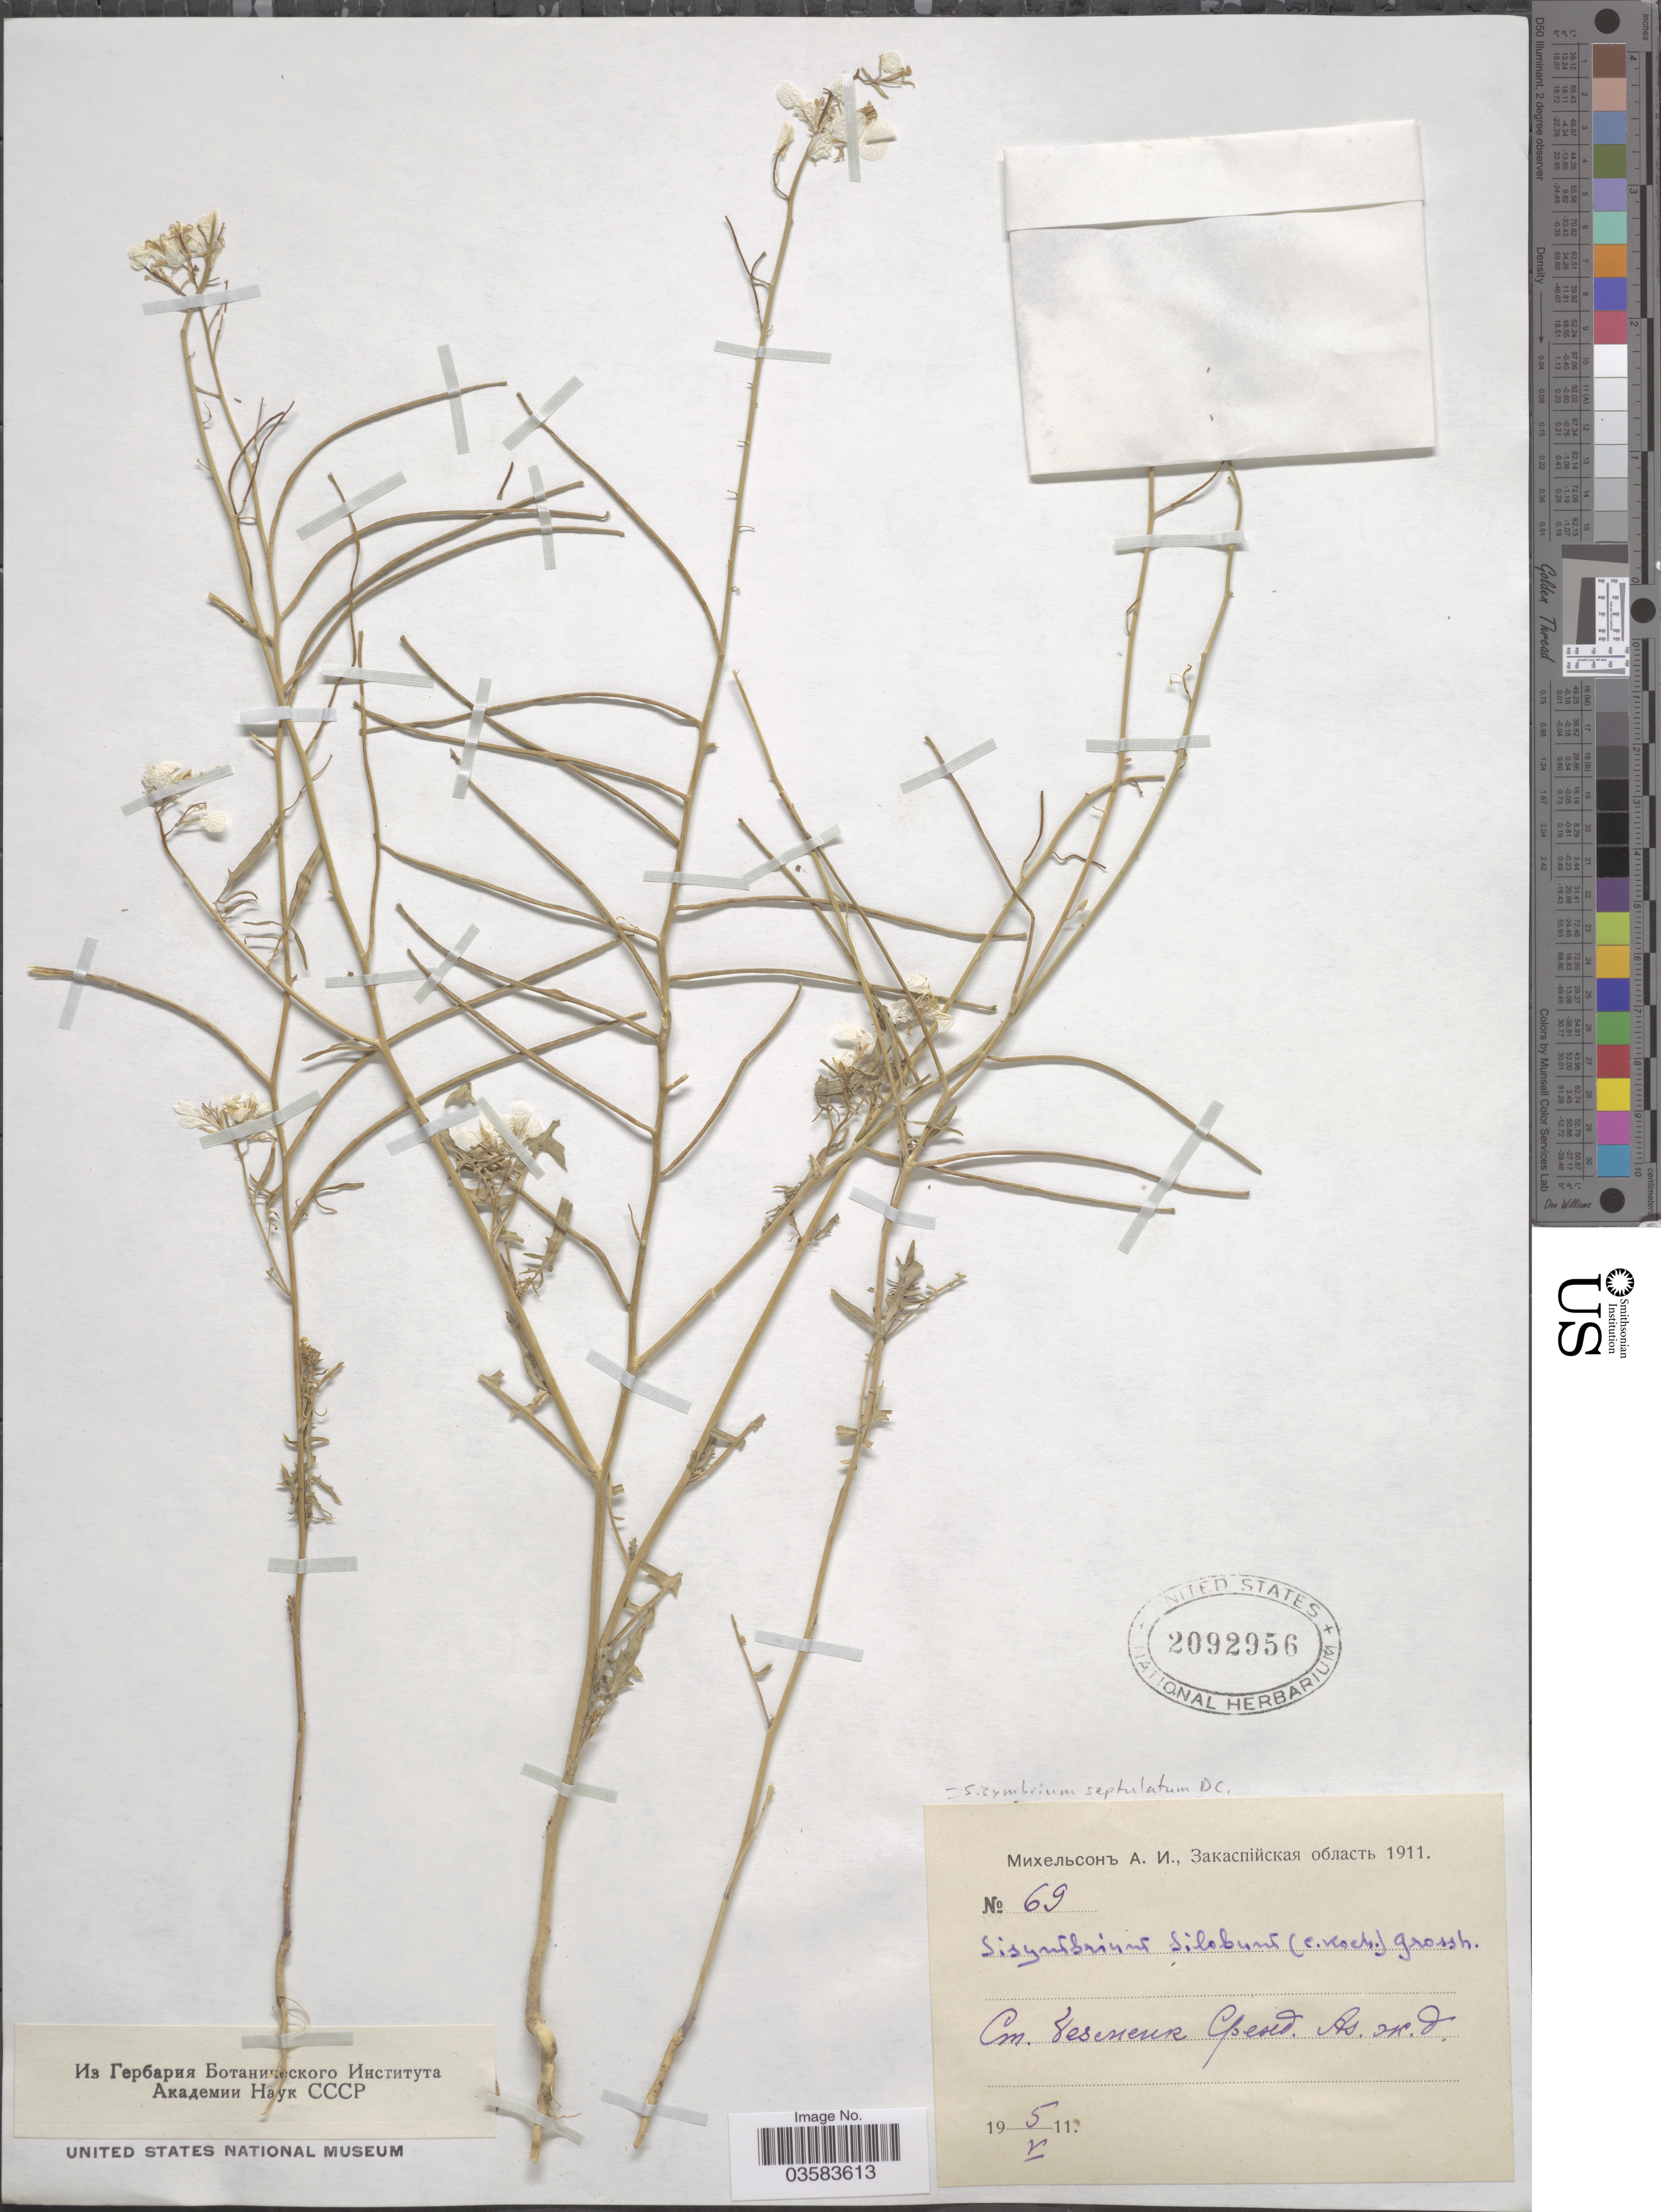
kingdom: Plantae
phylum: Tracheophyta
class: Magnoliopsida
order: Brassicales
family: Brassicaceae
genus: Sisymbrium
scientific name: Sisymbrium septulatum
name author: DC.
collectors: A. Mikhelson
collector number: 69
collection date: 1911-05-05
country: Turkmenistan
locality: [illegible text] Station of Central Asian Railroad.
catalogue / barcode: US 2092956